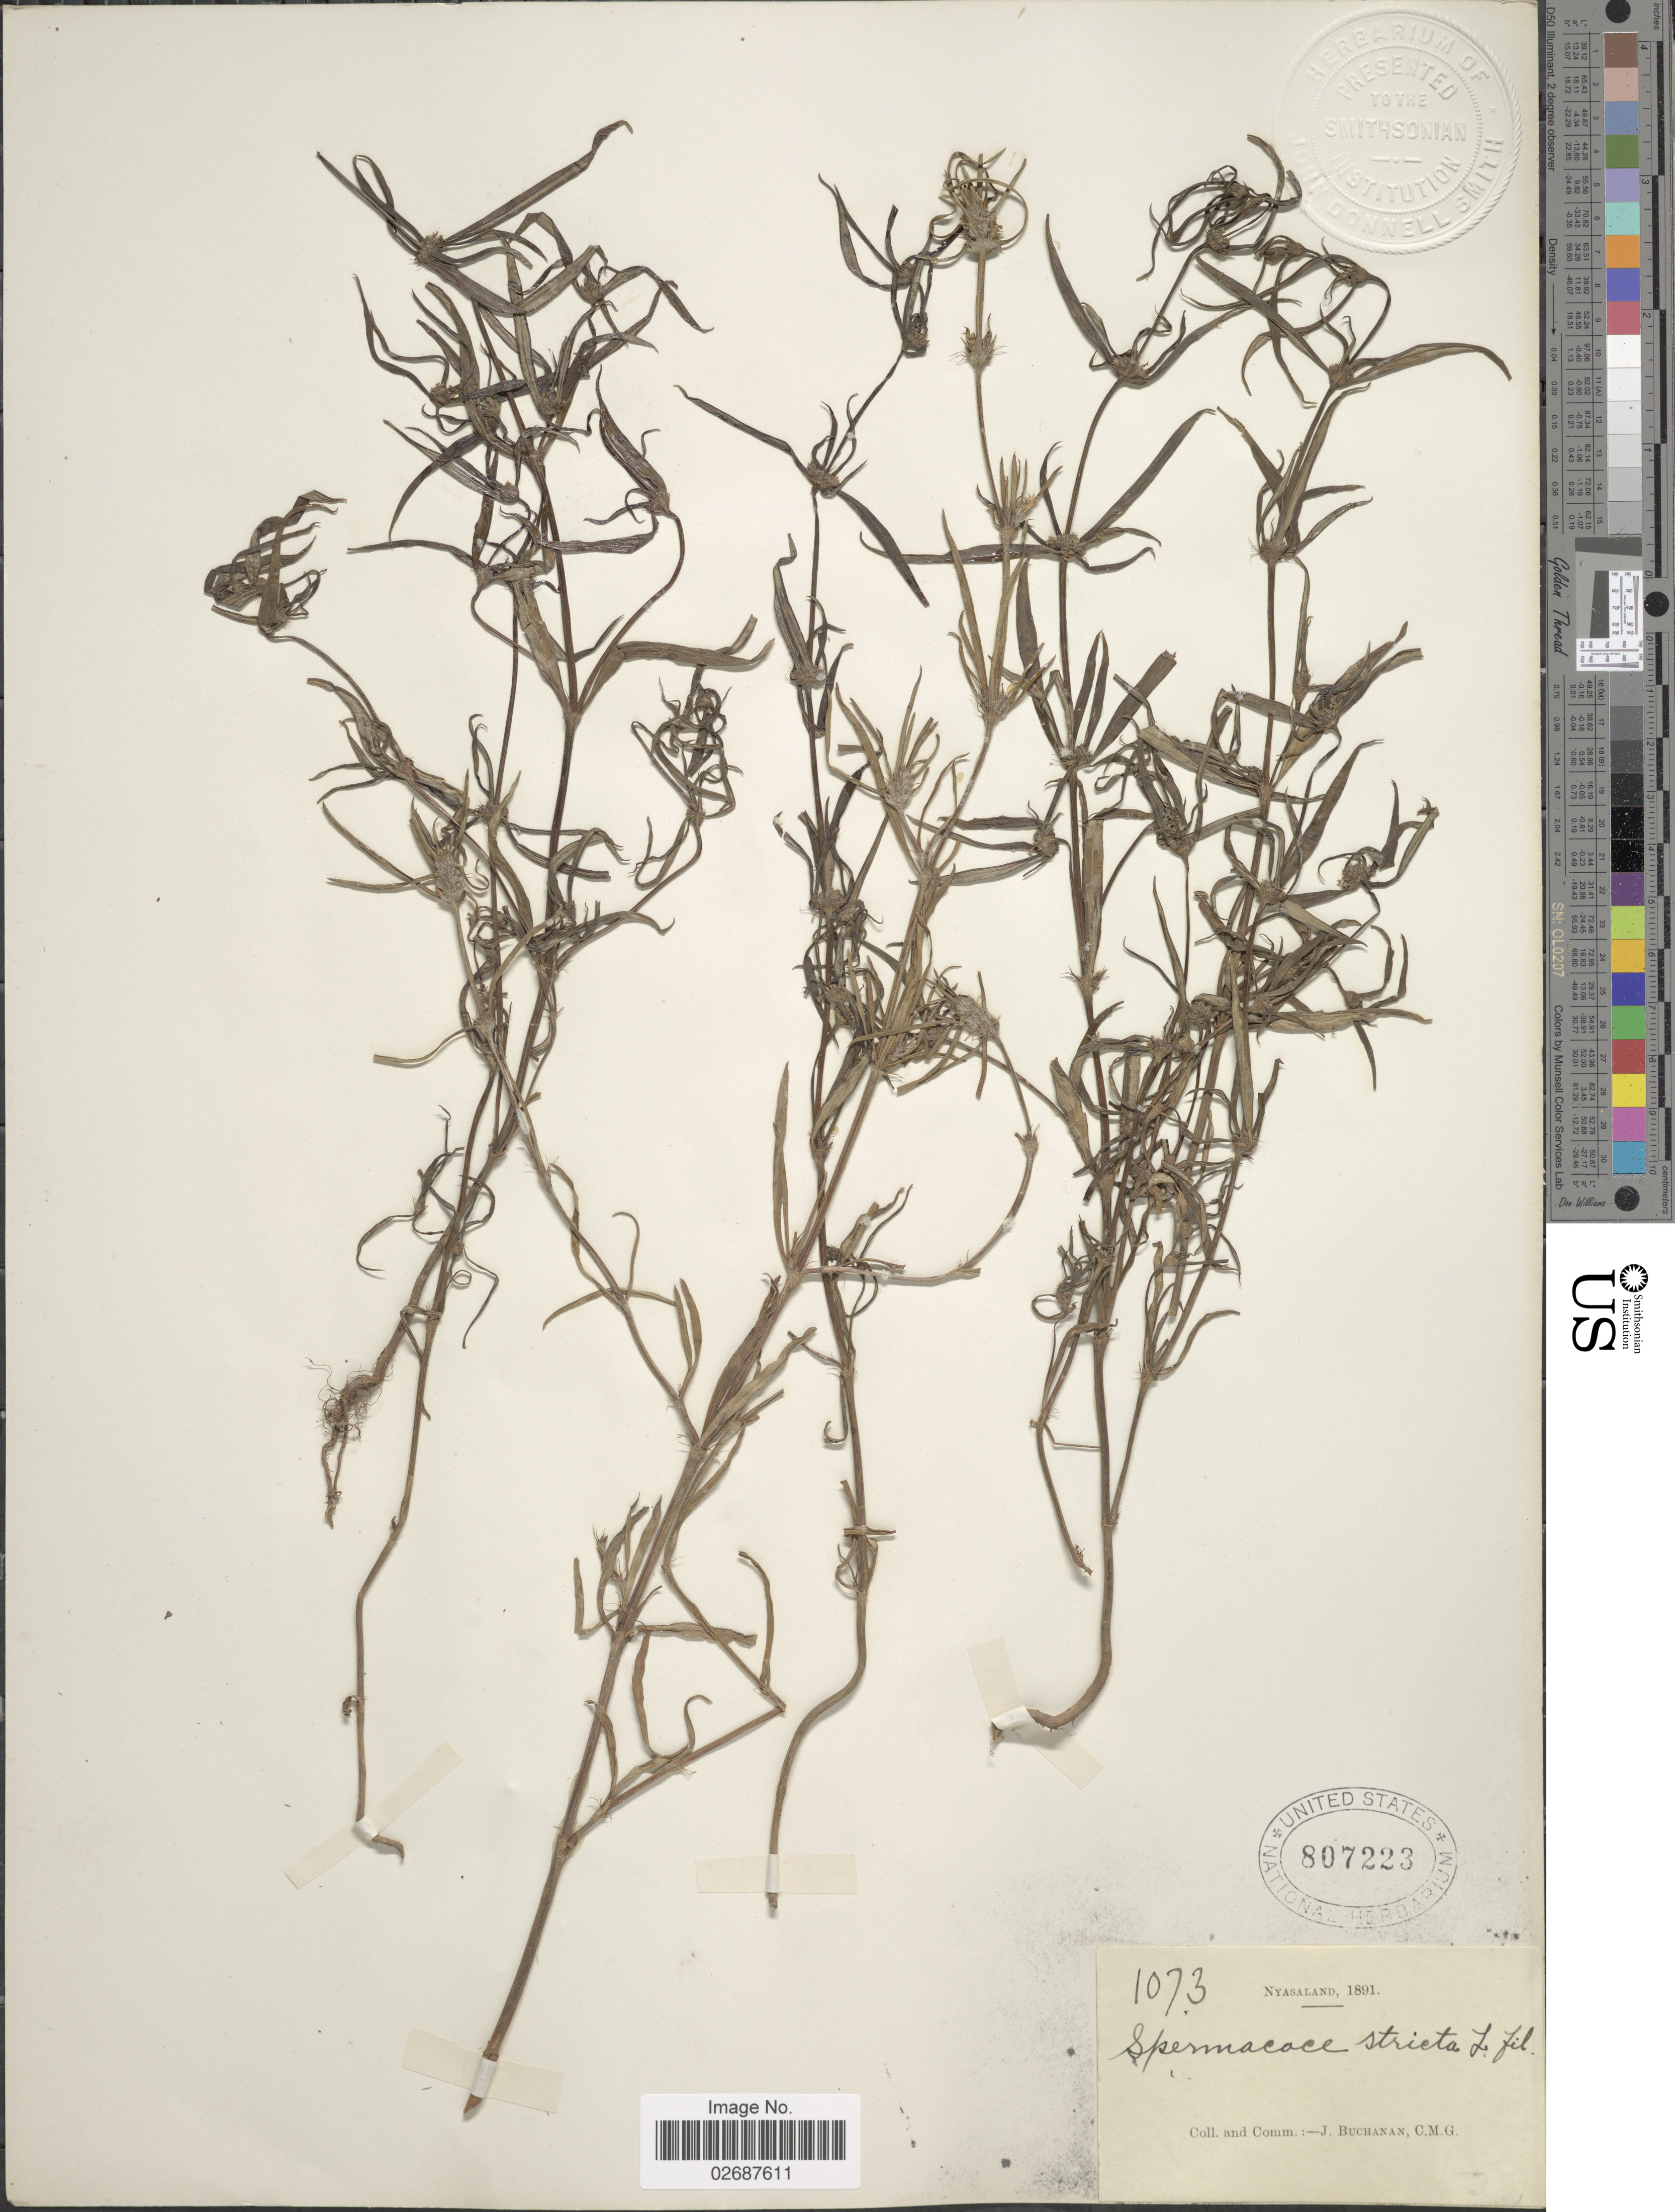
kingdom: Plantae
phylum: Tracheophyta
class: Magnoliopsida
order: Gentianales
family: Rubiaceae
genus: Borreria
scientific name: Borreria pusilla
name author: (Wall.) DC.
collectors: J. Buchanan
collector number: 1073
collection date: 1891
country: Malawi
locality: Nyasaland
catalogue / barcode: US 807223